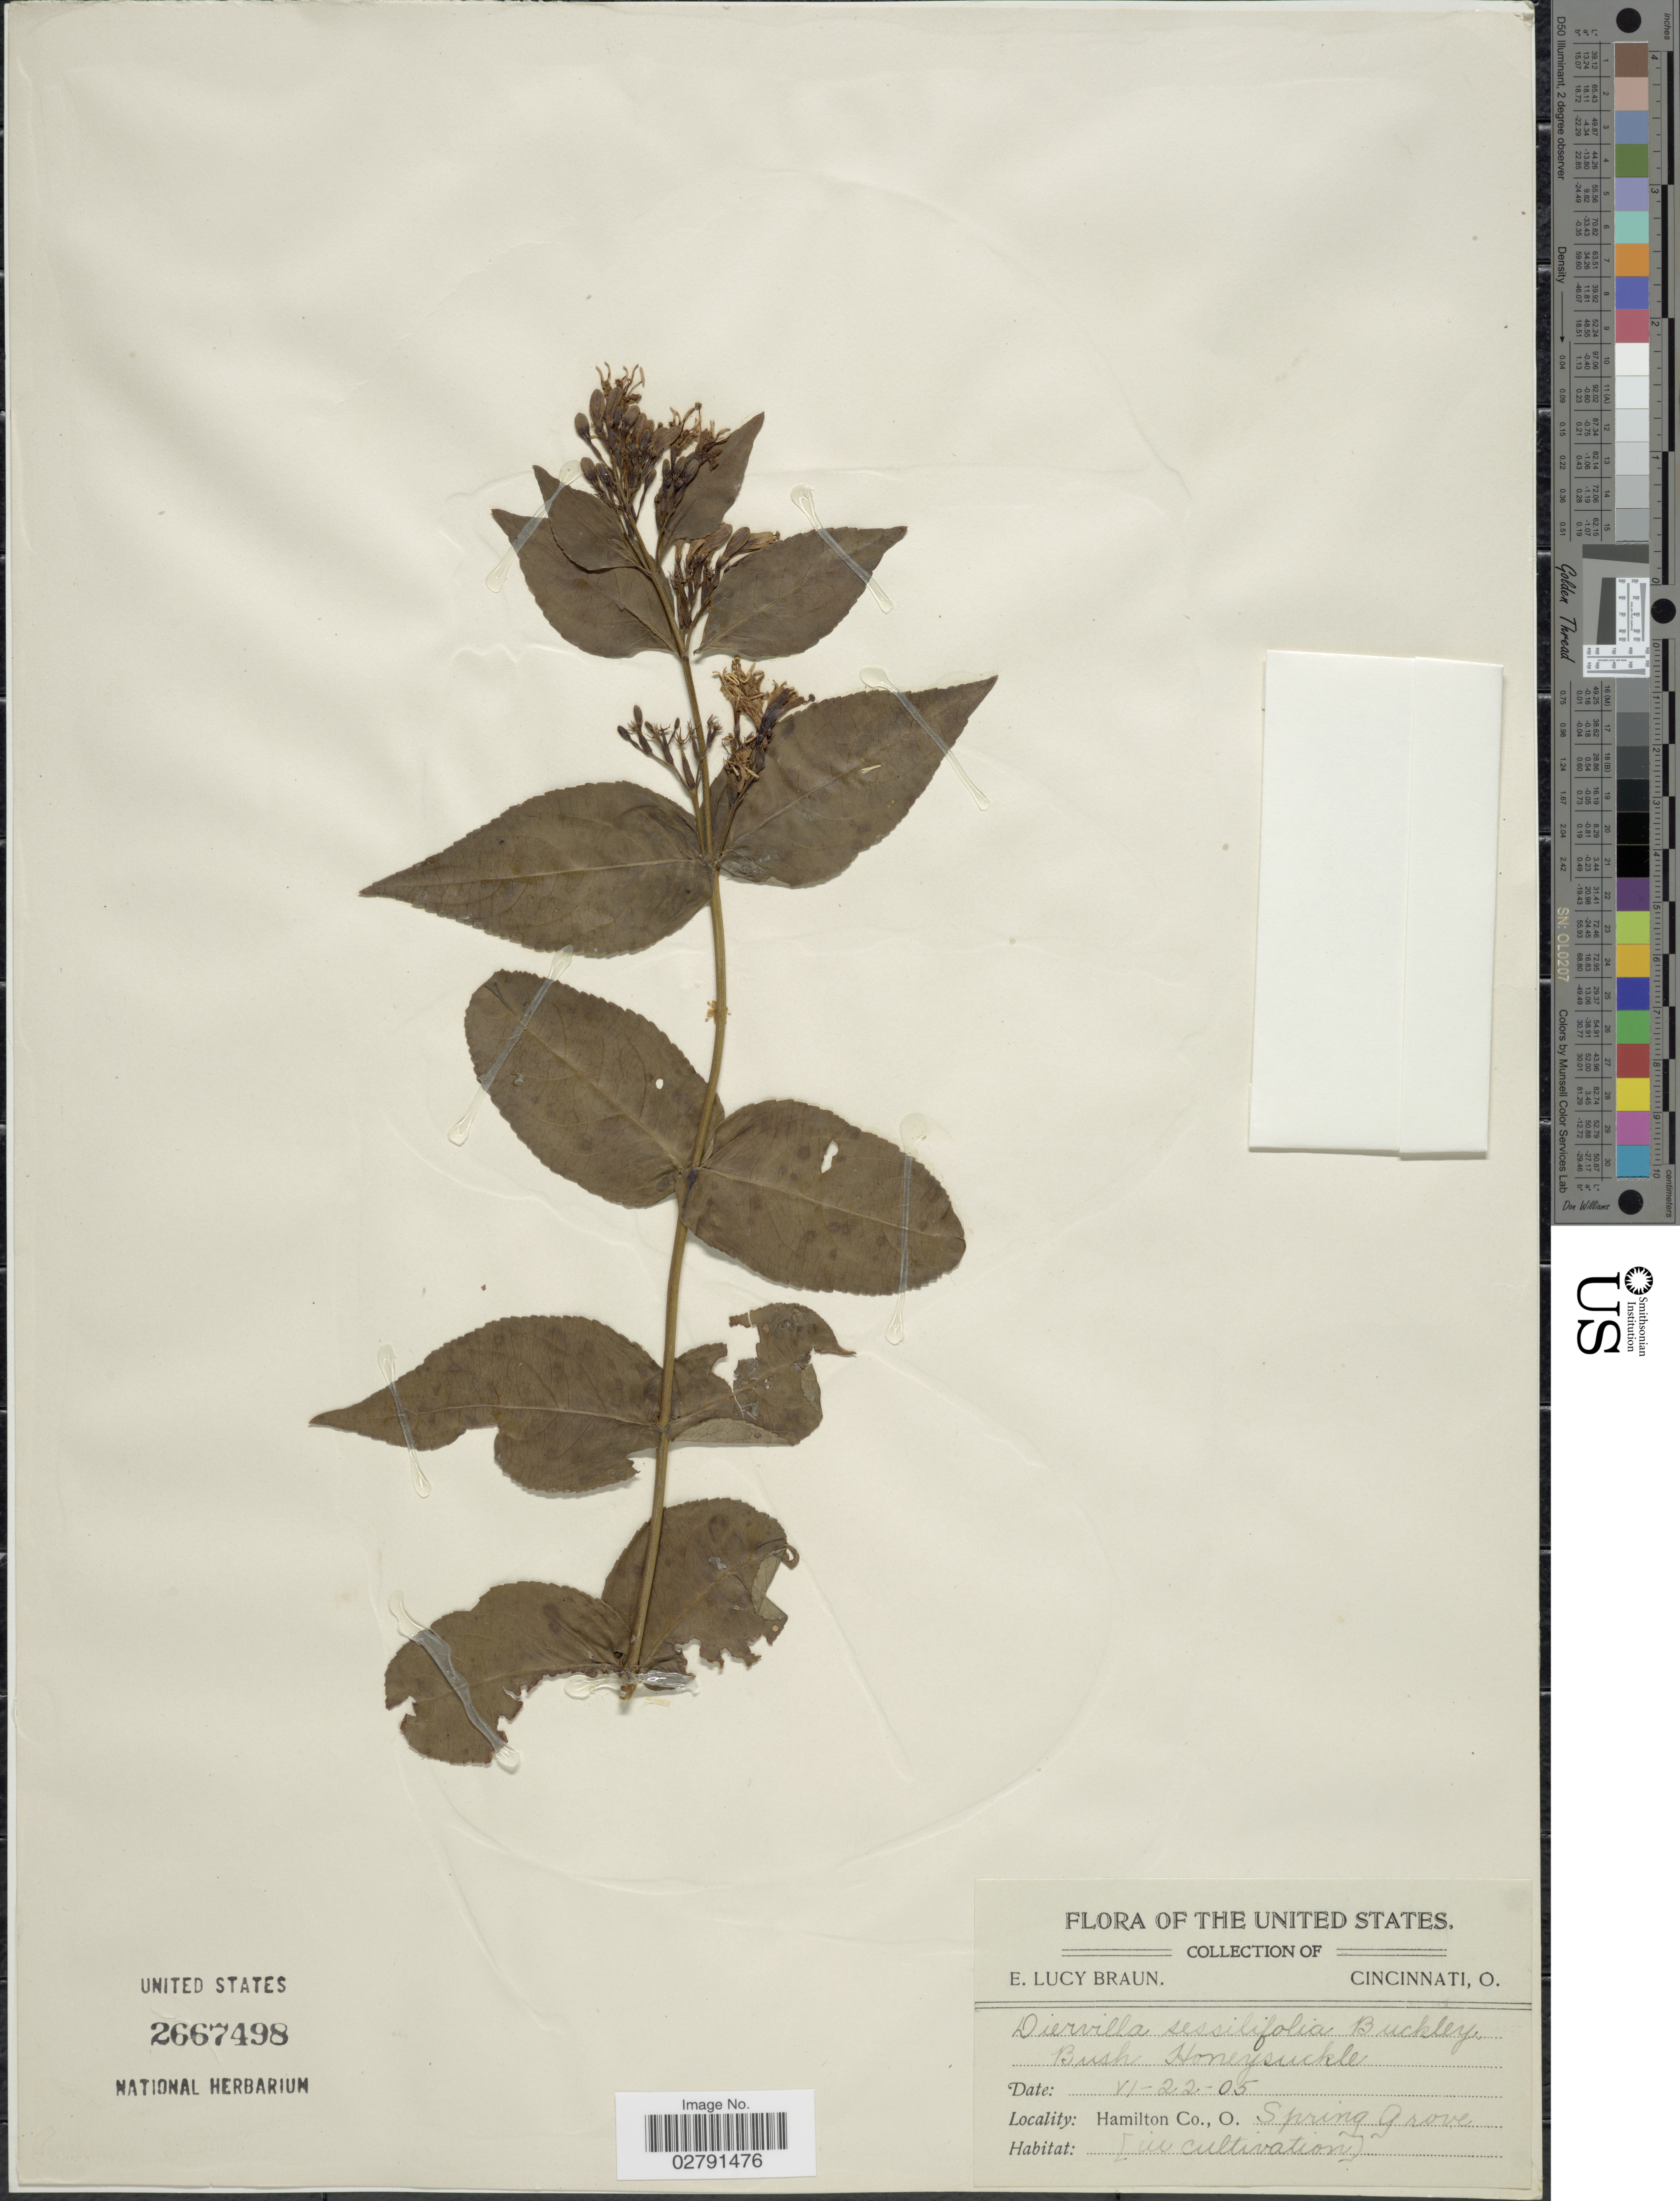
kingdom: Plantae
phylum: Tracheophyta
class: Magnoliopsida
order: Dipsacales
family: Caprifoliaceae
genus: Diervilla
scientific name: Diervilla sessilifolia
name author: Buckley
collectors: E. L. Braun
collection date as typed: Transcribed d/m/y: 22/6/5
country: United States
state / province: Ohio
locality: Hamilton Co., O, Spring Grove.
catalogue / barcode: US 2667498